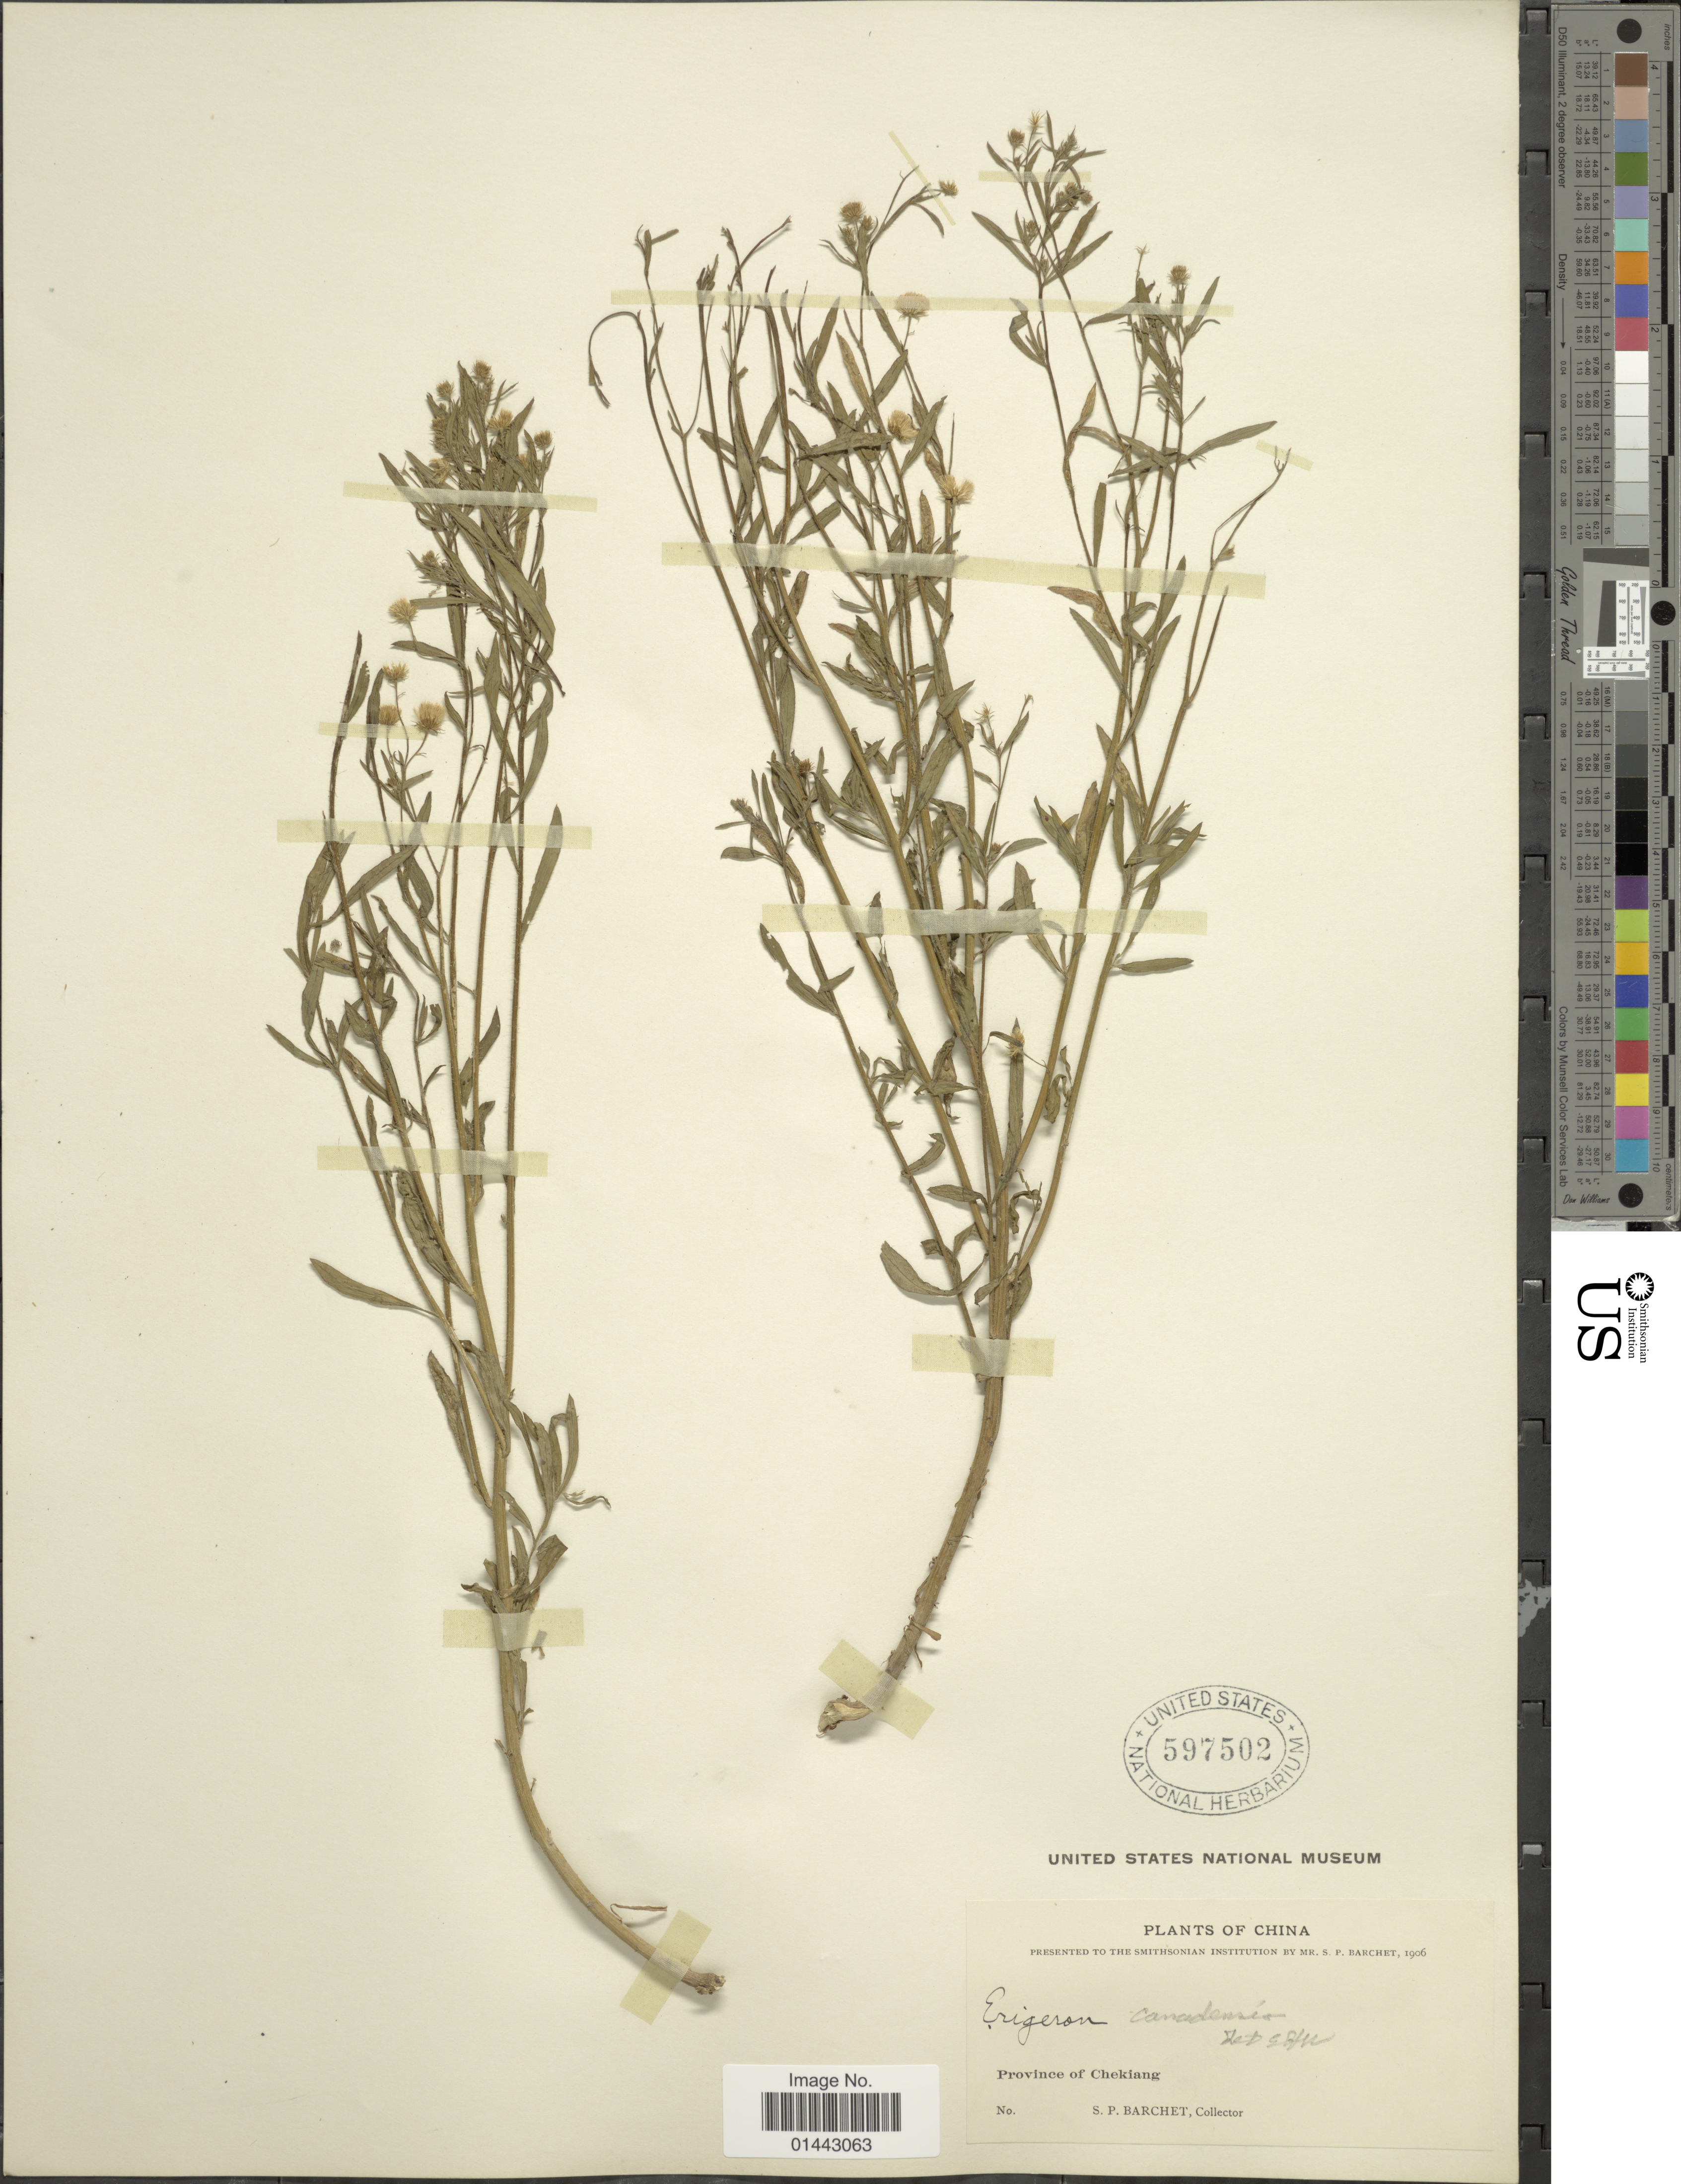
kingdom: Plantae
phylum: Tracheophyta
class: Magnoliopsida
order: Asterales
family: Asteraceae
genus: Erigeron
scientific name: Erigeron canadensis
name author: L.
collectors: S. P. Barchet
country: China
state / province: Zhejiang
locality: Province of Chekiang.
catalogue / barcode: US 597502